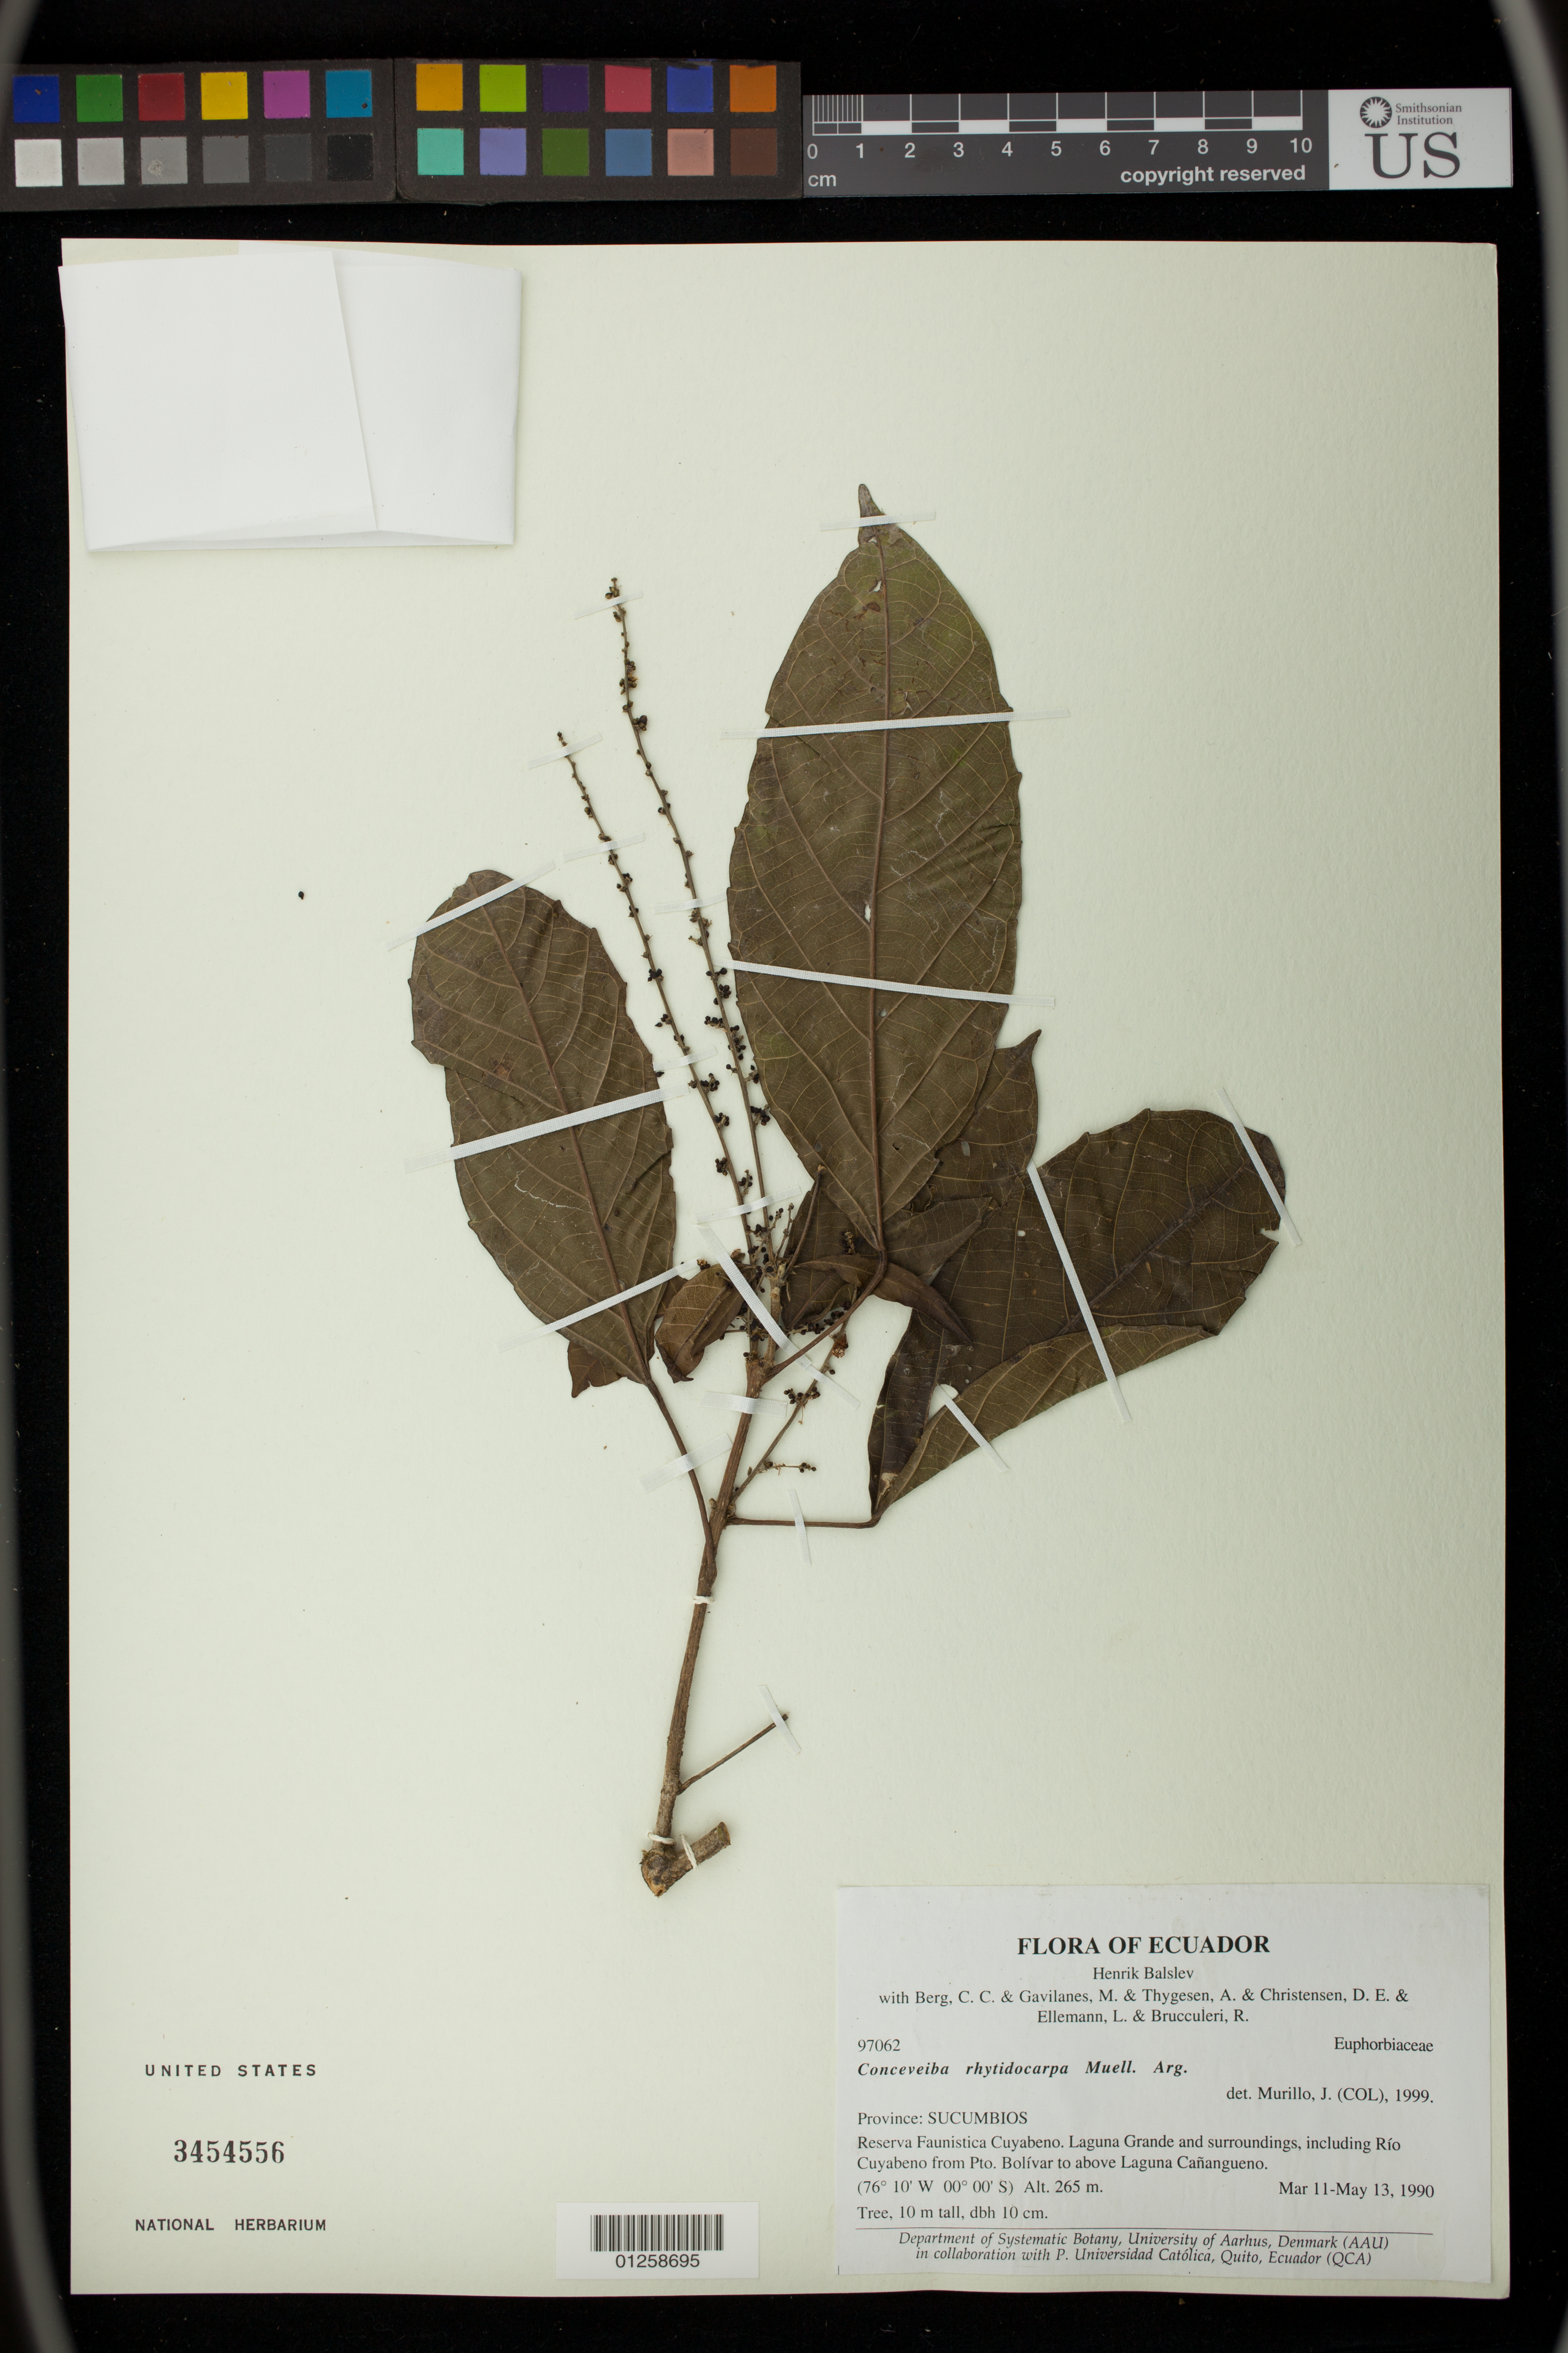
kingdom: Plantae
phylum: Tracheophyta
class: Magnoliopsida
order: Malpighiales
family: Euphorbiaceae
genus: Conceveiba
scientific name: Conceveiba rhytidocarpa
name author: Müll. Arg.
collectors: H. Balslev, C. C. Berg, M. Gavilanes, A. Thygesen, D. Christensen, L. Ellemann & R. Brucculeri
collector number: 97062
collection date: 1990-03-11/1990-05-13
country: Ecuador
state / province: Sucumbios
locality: Reserva Faunistica Cuyabeno. Laguna Grande and surroundings, including Rio Cuyabeno from Pto. Bolivar to above Laguna Canangueno.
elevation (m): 265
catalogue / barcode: US 3454556